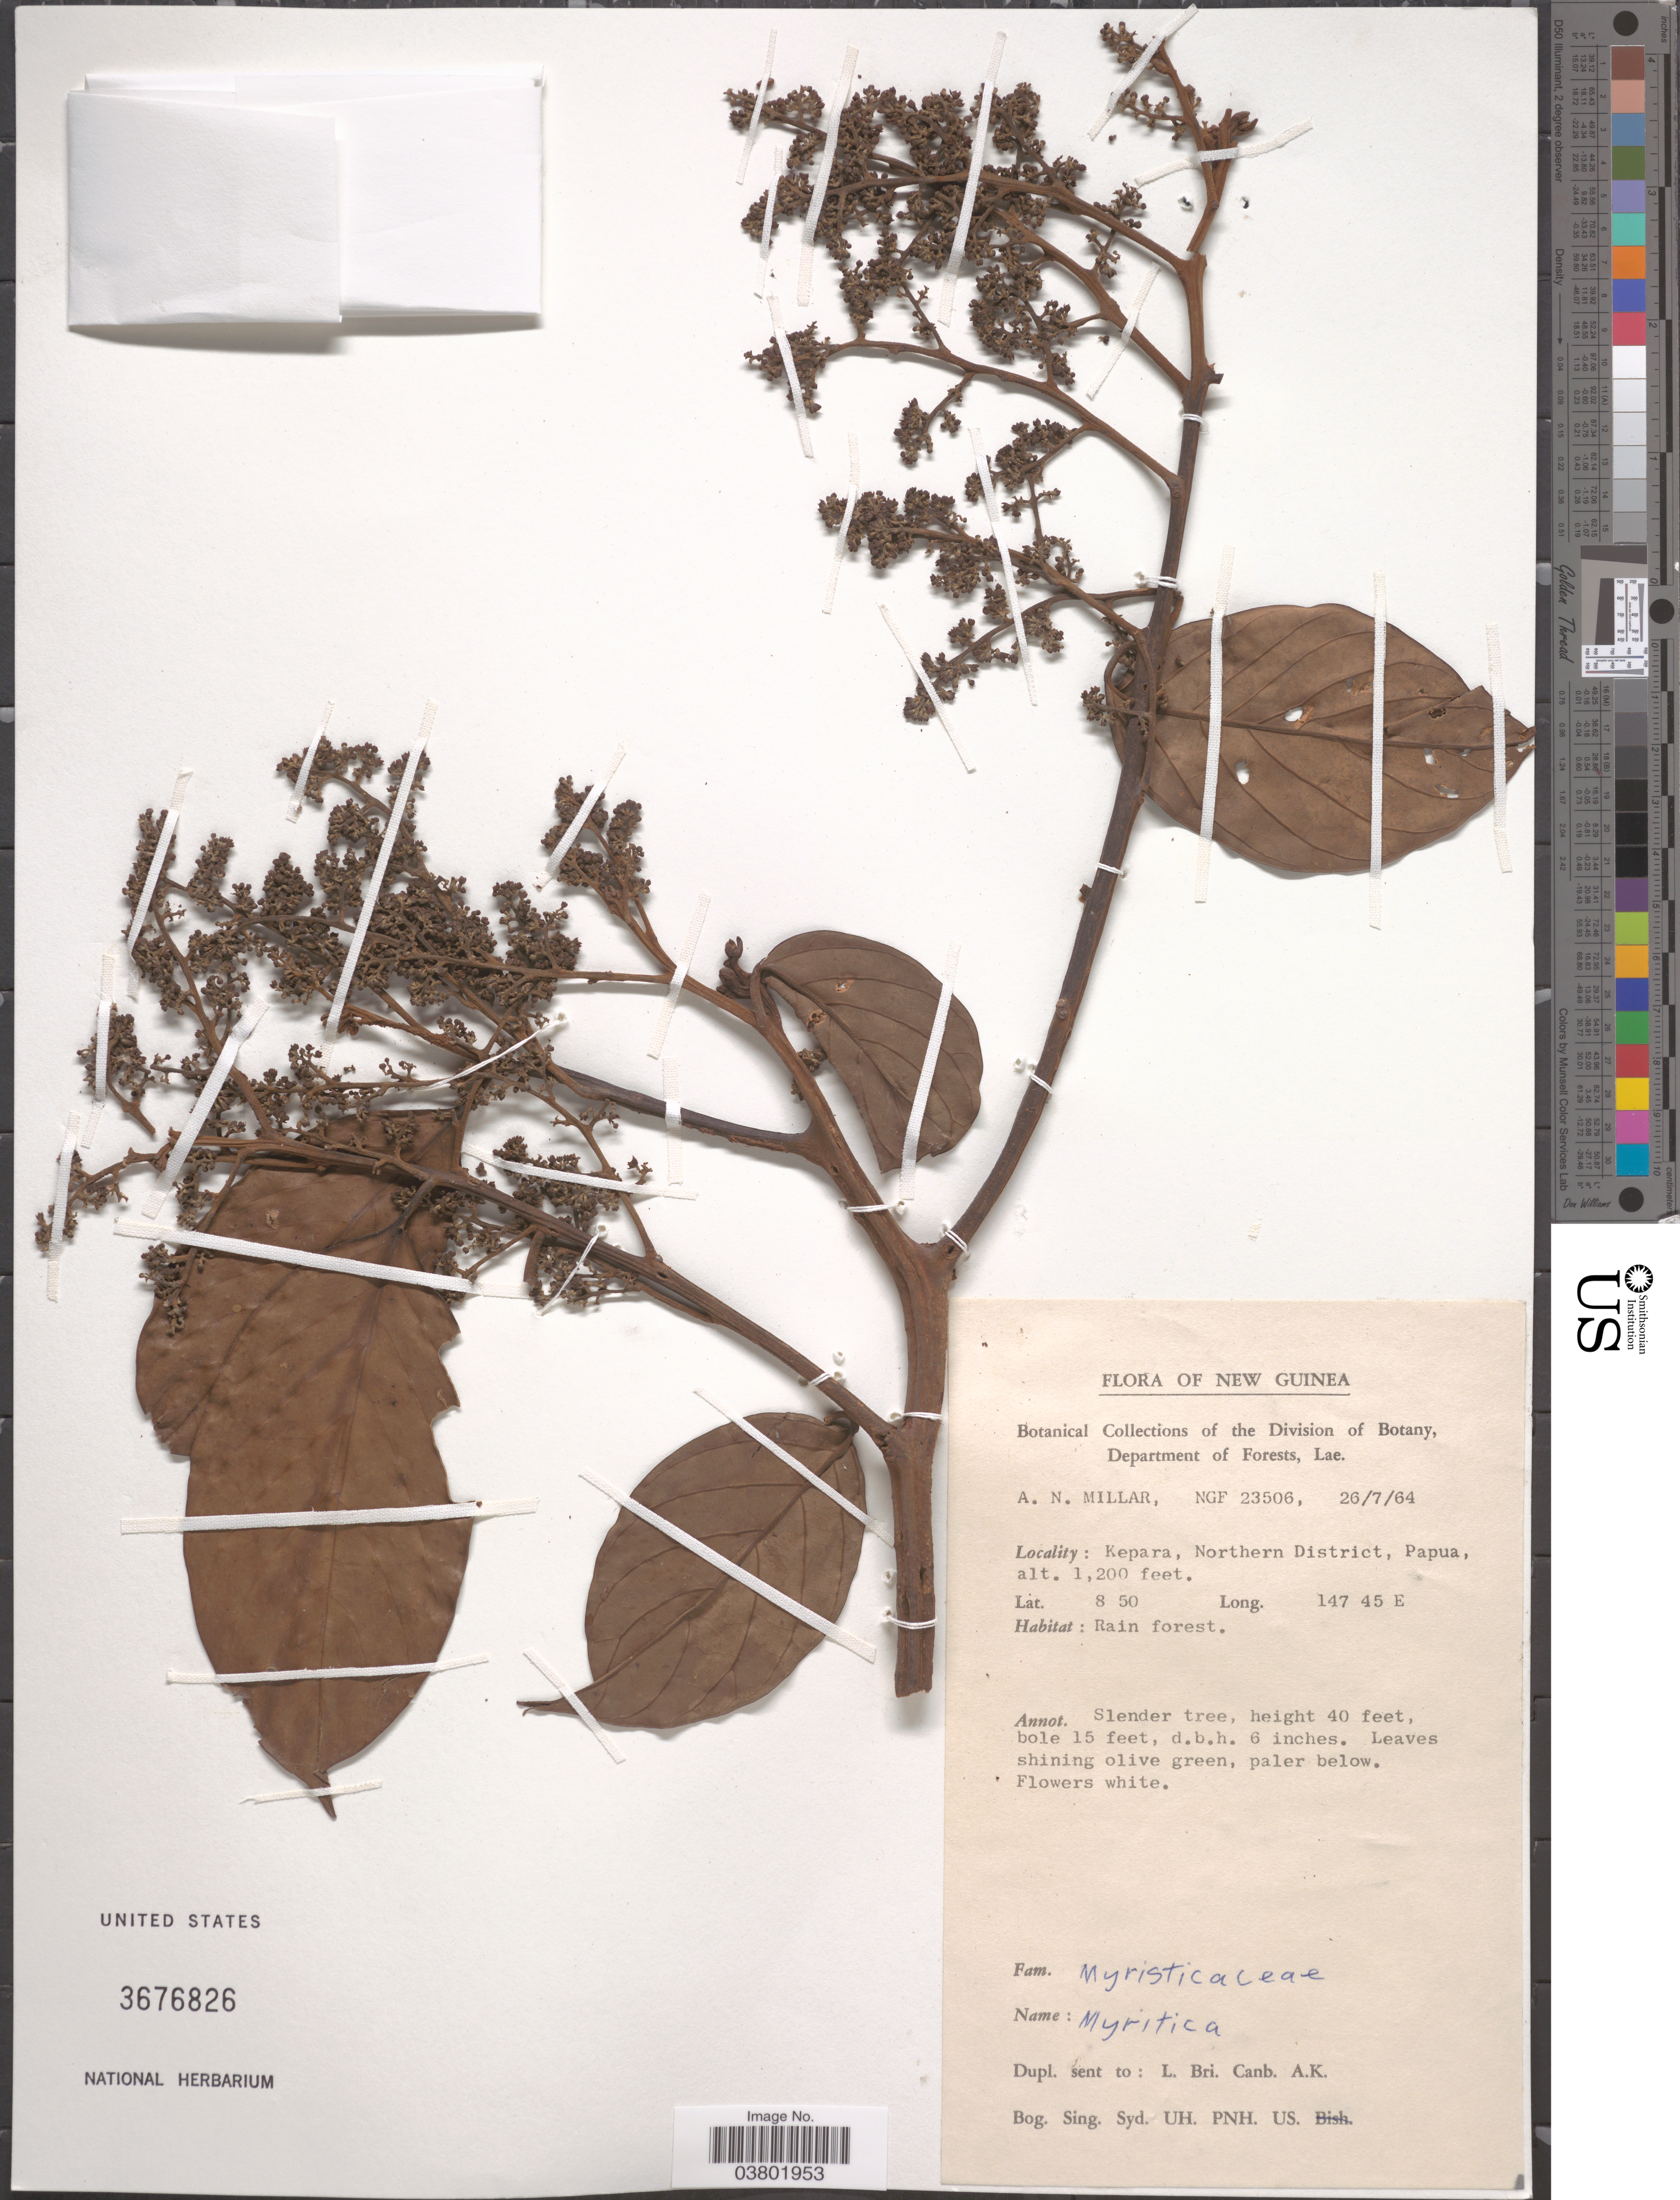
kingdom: Plantae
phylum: Tracheophyta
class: Magnoliopsida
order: Magnoliales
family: Myristicaceae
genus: Myristica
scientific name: Myristica sp.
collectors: A. Millar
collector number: NGF 23506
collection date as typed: Transcribed d/m/y: 26/7/64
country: Papua New Guinea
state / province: Northern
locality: New Guinea. Kepara, Northern District, Papua.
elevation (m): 366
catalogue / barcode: US 3676826